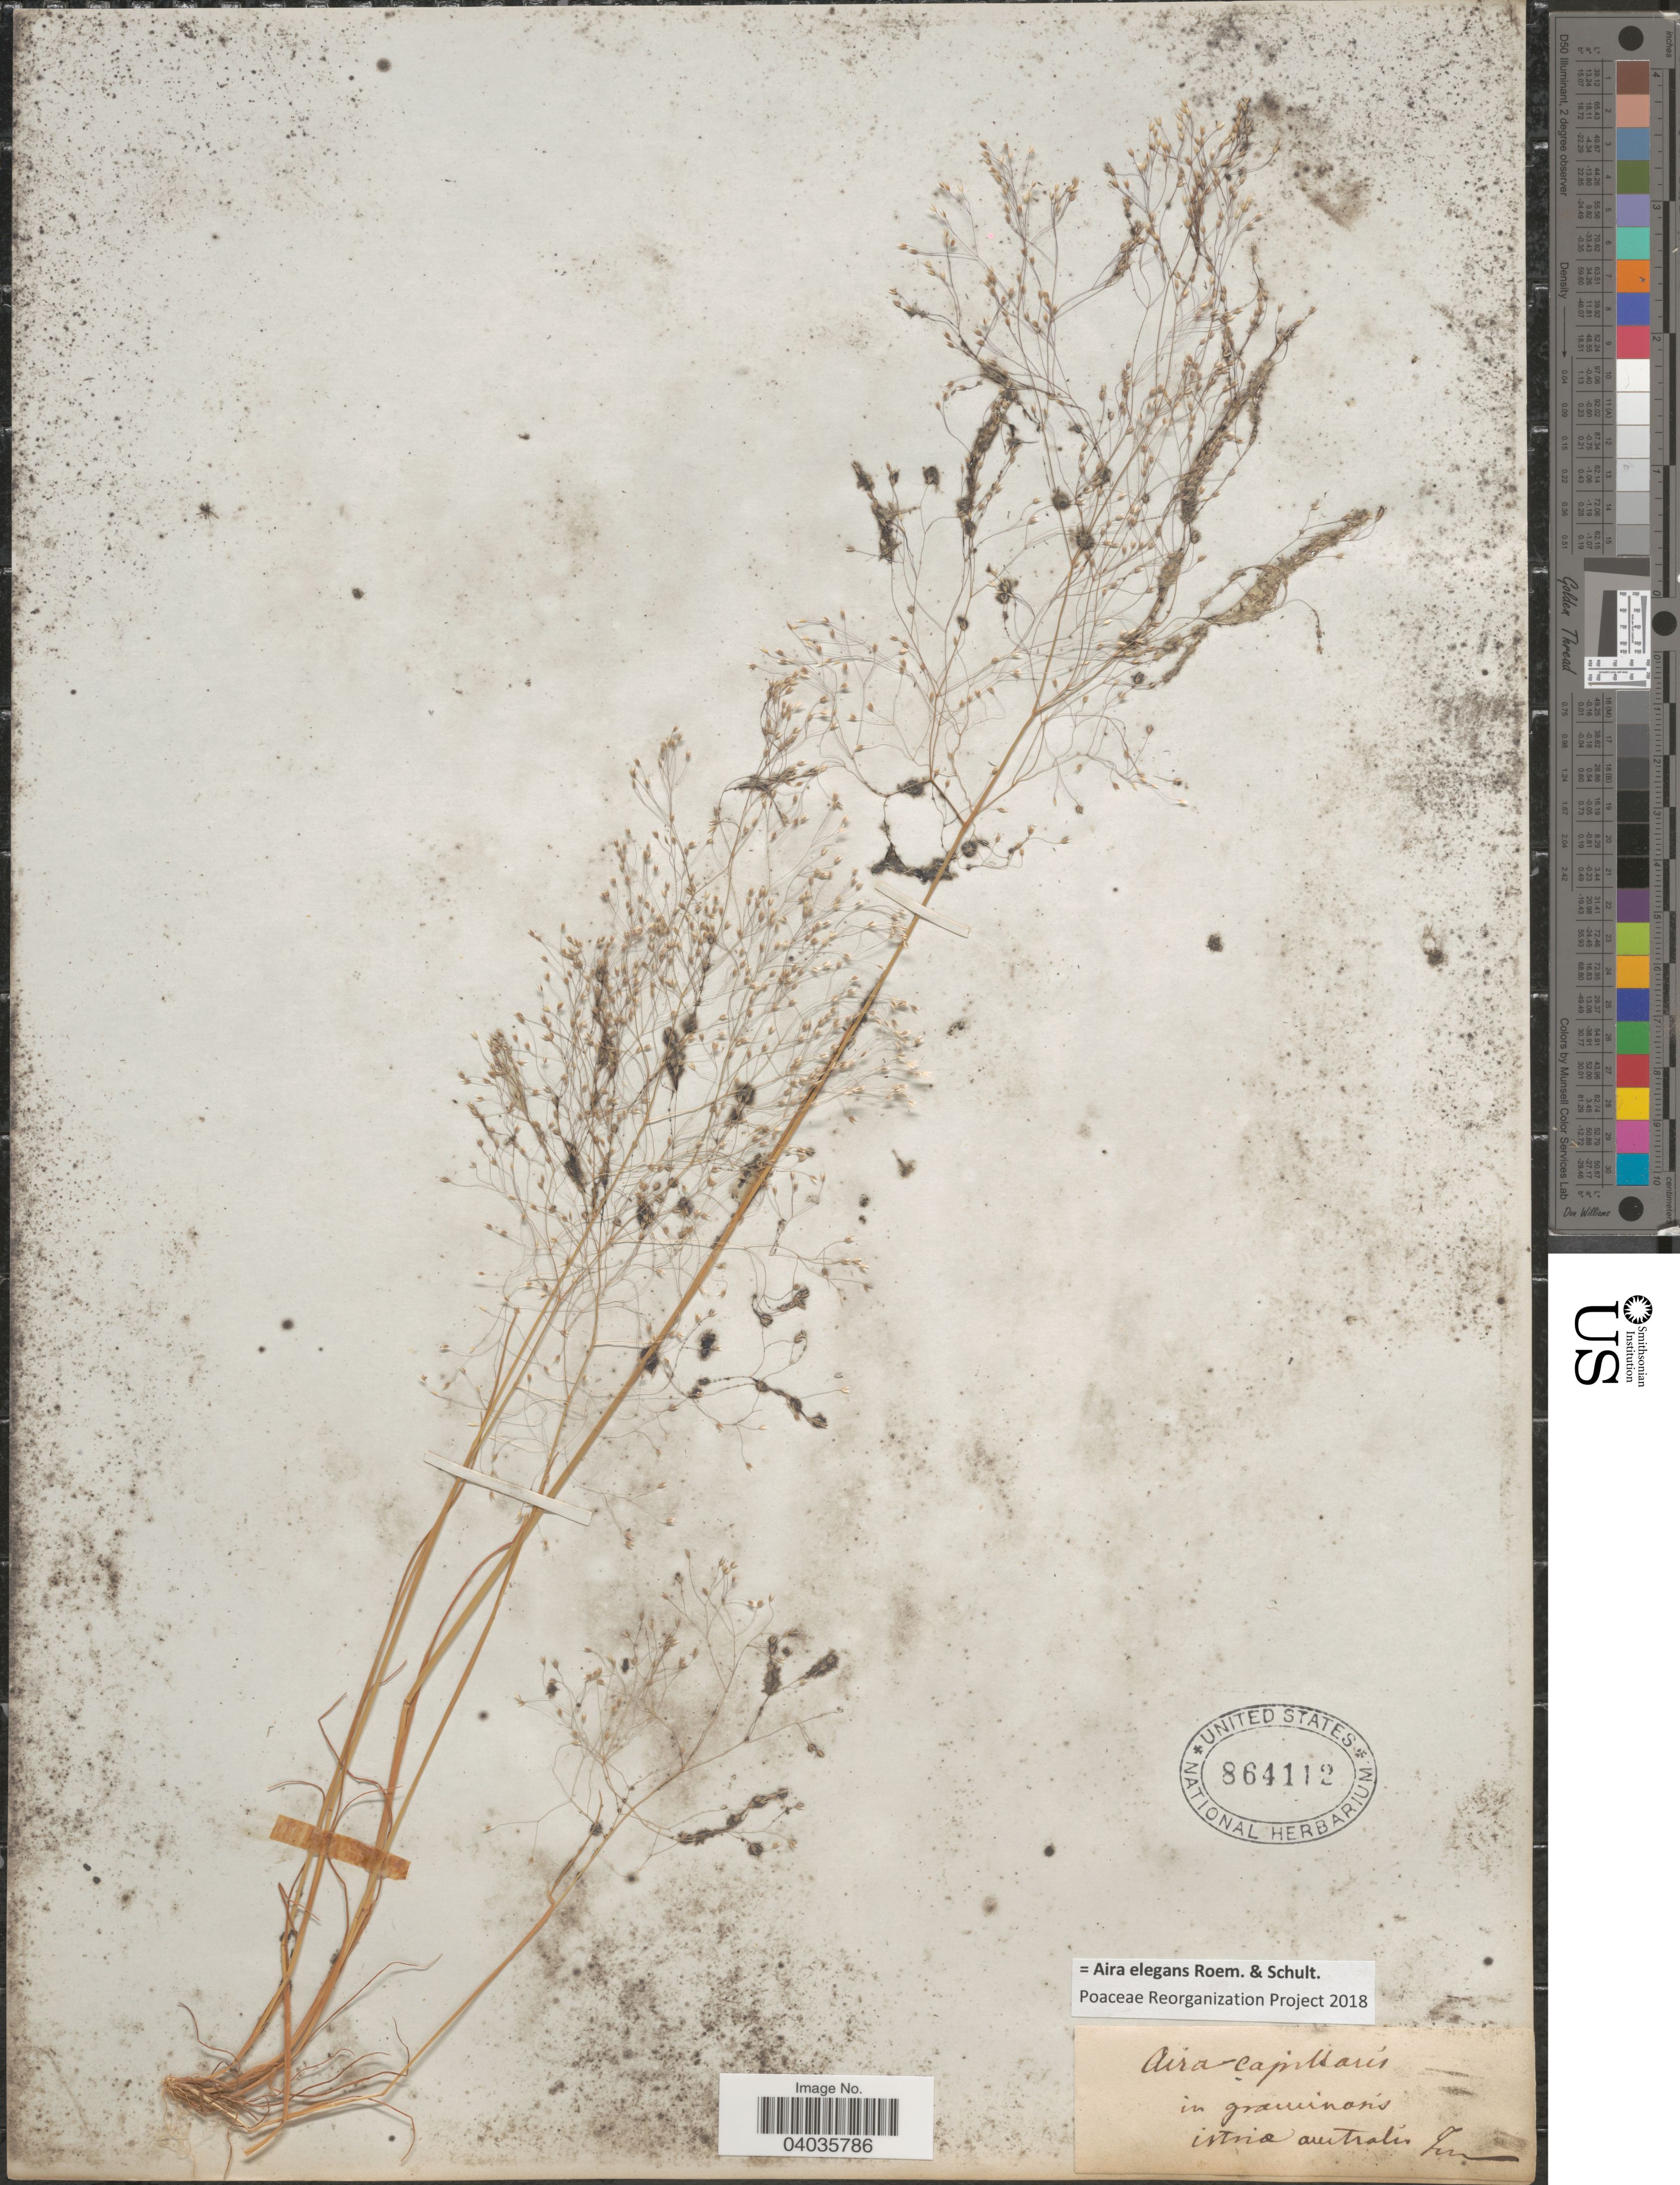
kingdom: Plantae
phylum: Tracheophyta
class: Liliopsida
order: Poales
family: Poaceae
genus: Aira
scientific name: Aira elegans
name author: L.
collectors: Tomm.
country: Croatia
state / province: Istria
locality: In graminosis. Istria australis.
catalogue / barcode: US 864112